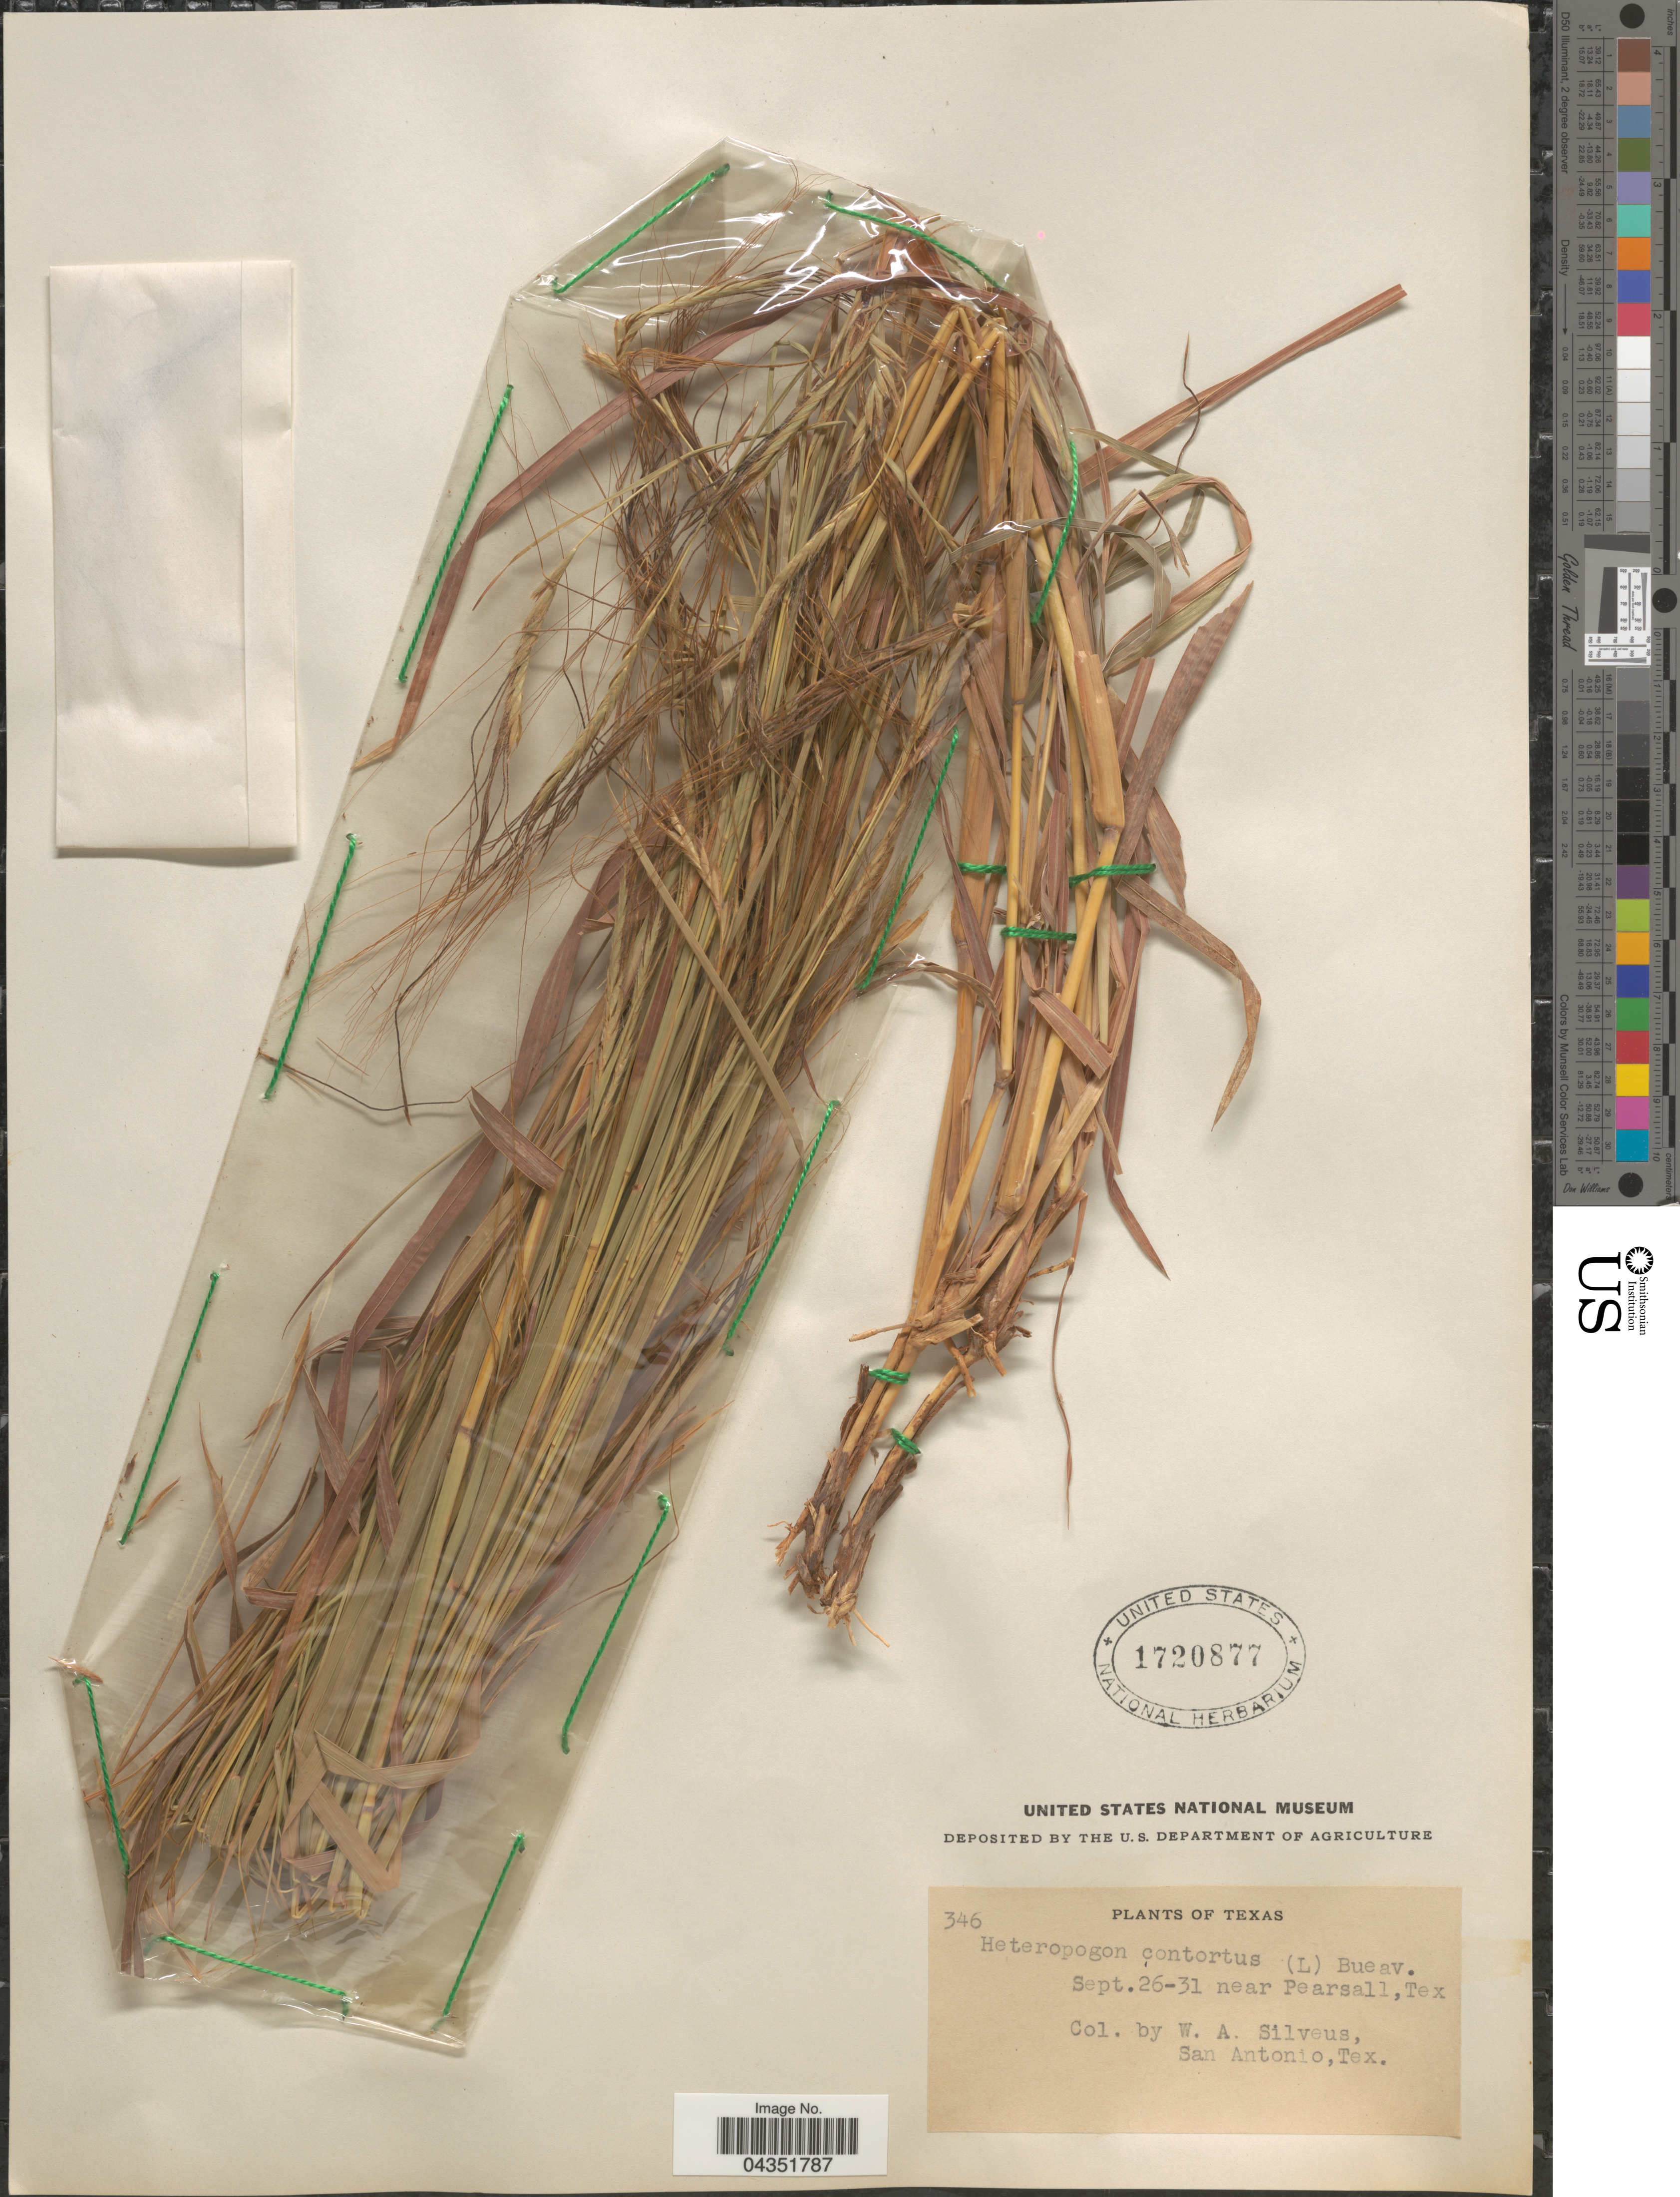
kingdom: Plantae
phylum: Tracheophyta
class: Liliopsida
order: Poales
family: Poaceae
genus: Heteropogon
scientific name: Heteropogon contortus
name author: (L.) P. Beauv. ex Roem. & Schult.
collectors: W. Silveus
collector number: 346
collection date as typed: Transcribed d/m/y: 26/9/31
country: United States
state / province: Texas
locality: Near Pearsall.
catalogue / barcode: US 1720877